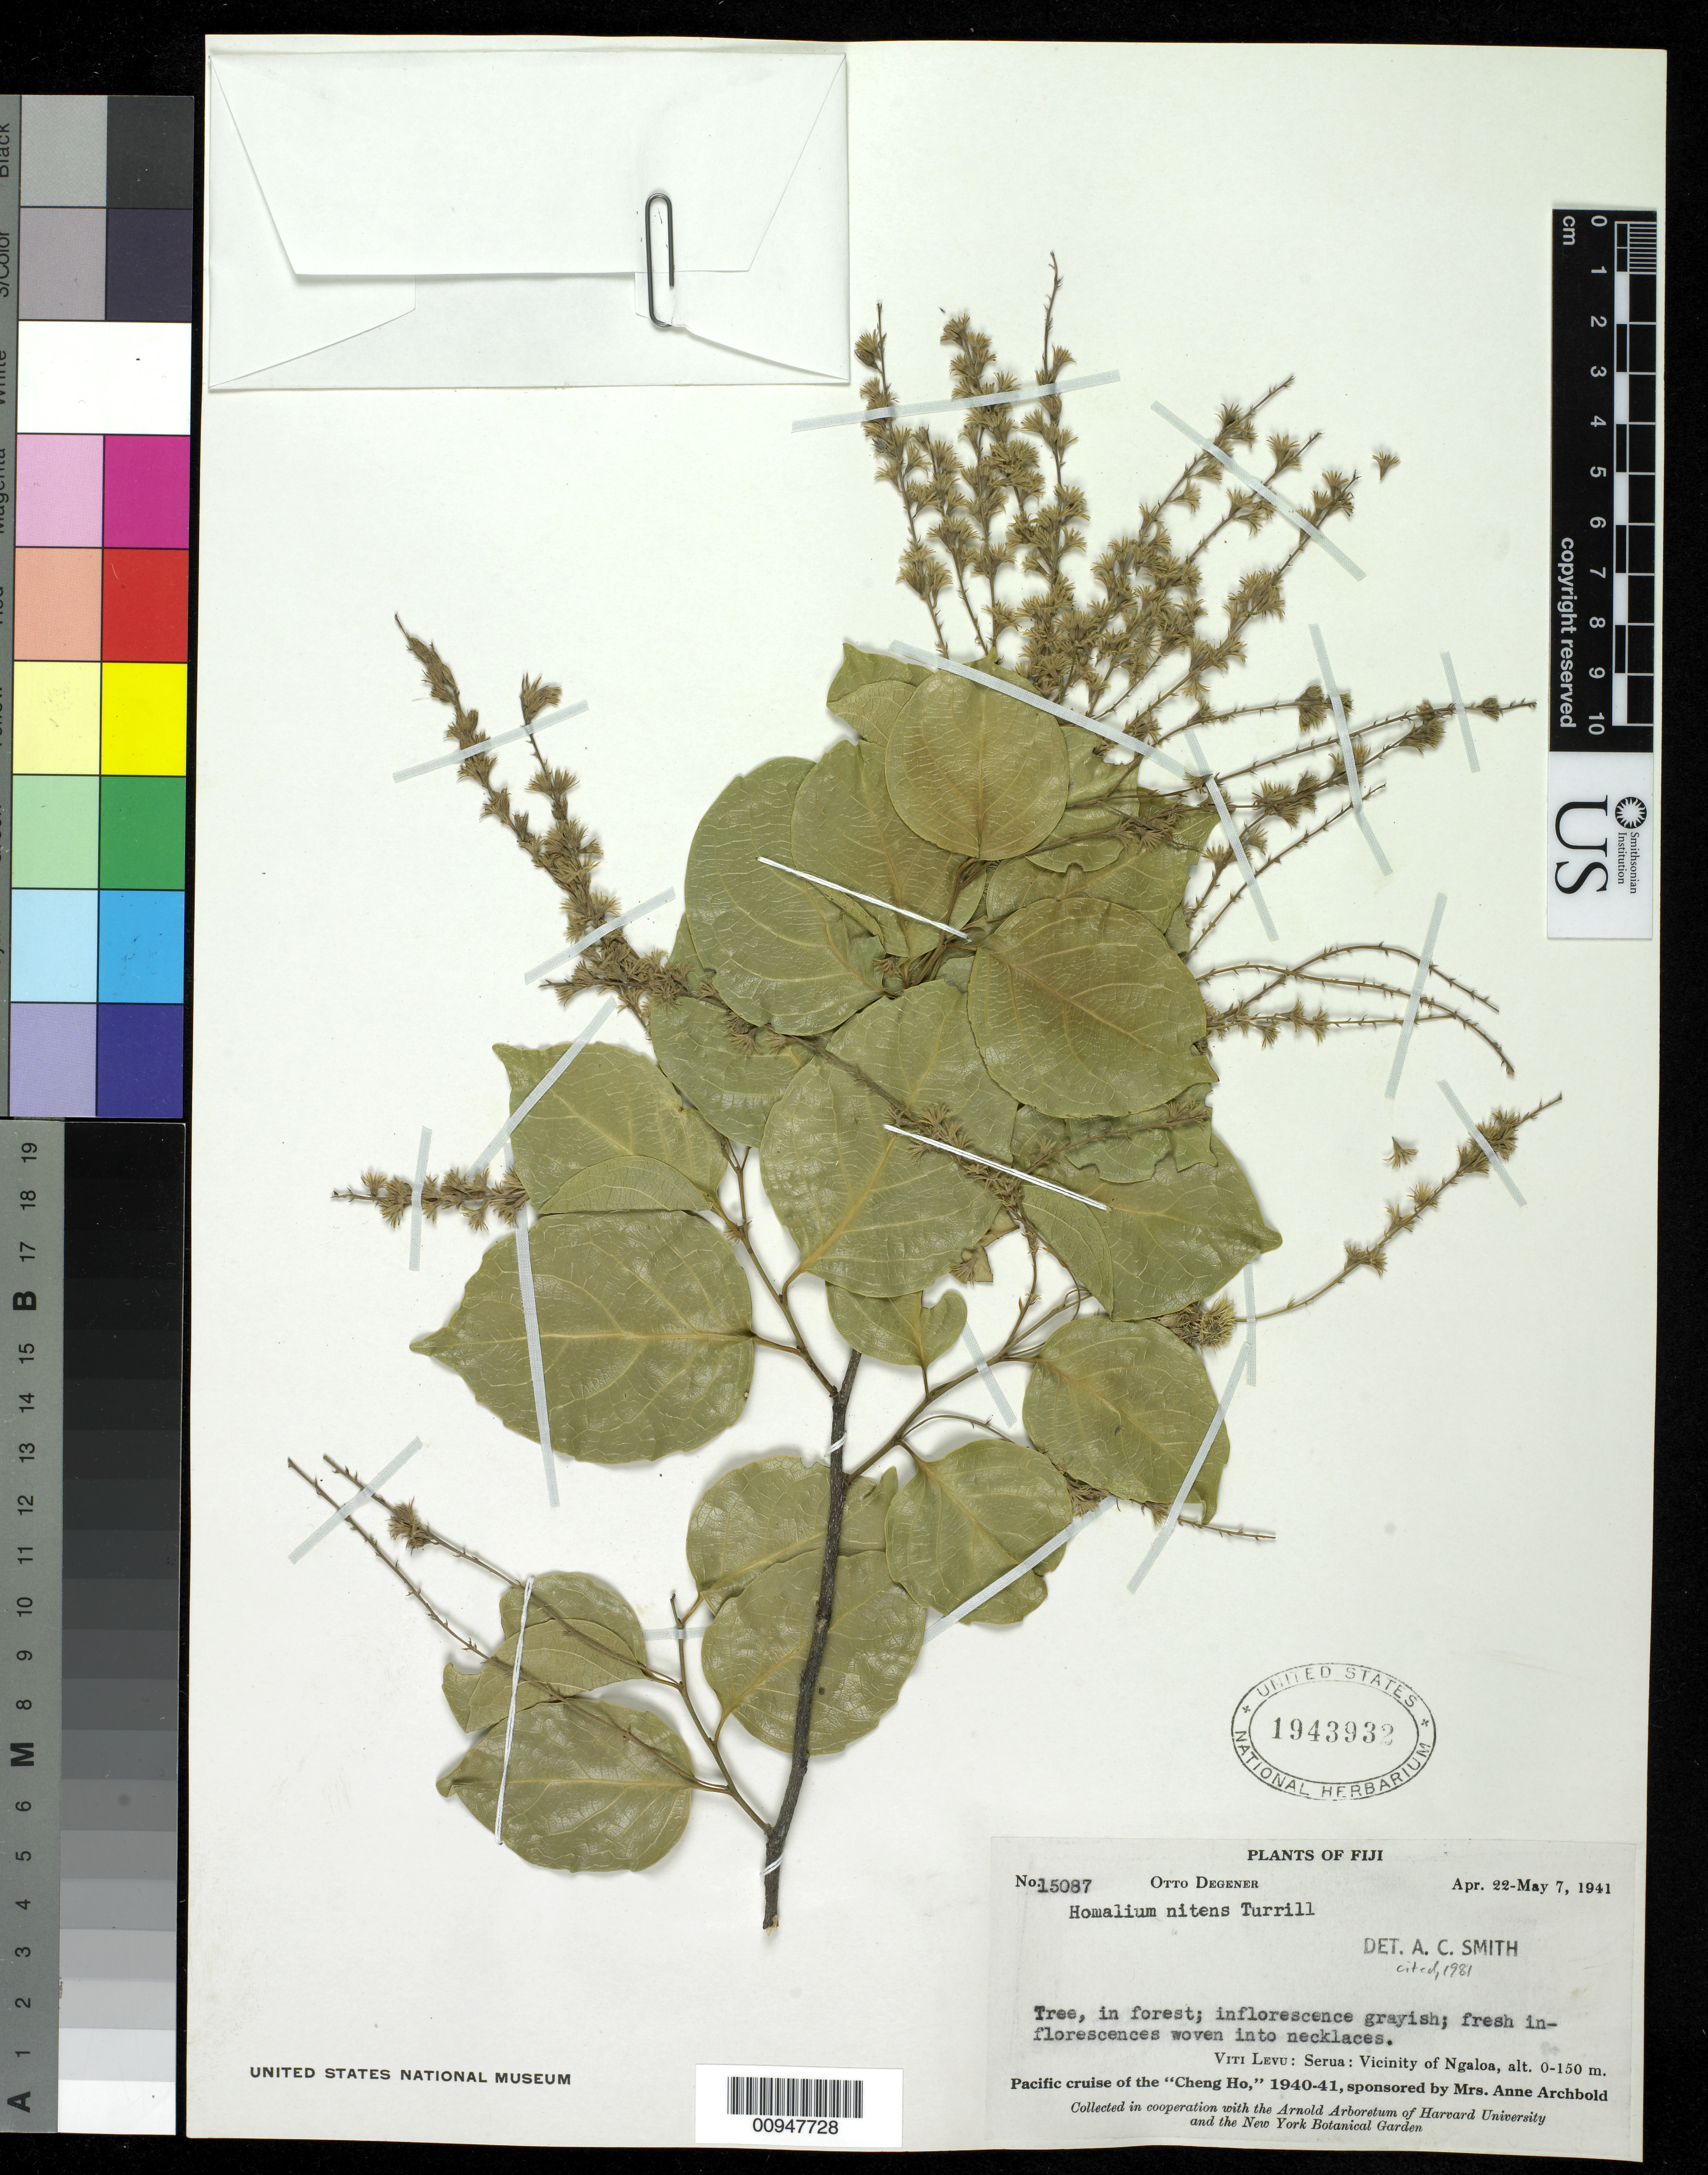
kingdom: Plantae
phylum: Tracheophyta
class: Magnoliopsida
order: Malpighiales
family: Salicaceae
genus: Homalium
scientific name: Homalium nitens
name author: Turrill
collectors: O. Degener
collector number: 15087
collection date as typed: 22 Apr 1941 to 07 May 1941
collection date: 1941-04-22/1941-05-07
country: Fiji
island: Viti Levu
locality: Viti Levu: Serua: Vicinity of Ngaloa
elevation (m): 0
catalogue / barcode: US 1943932